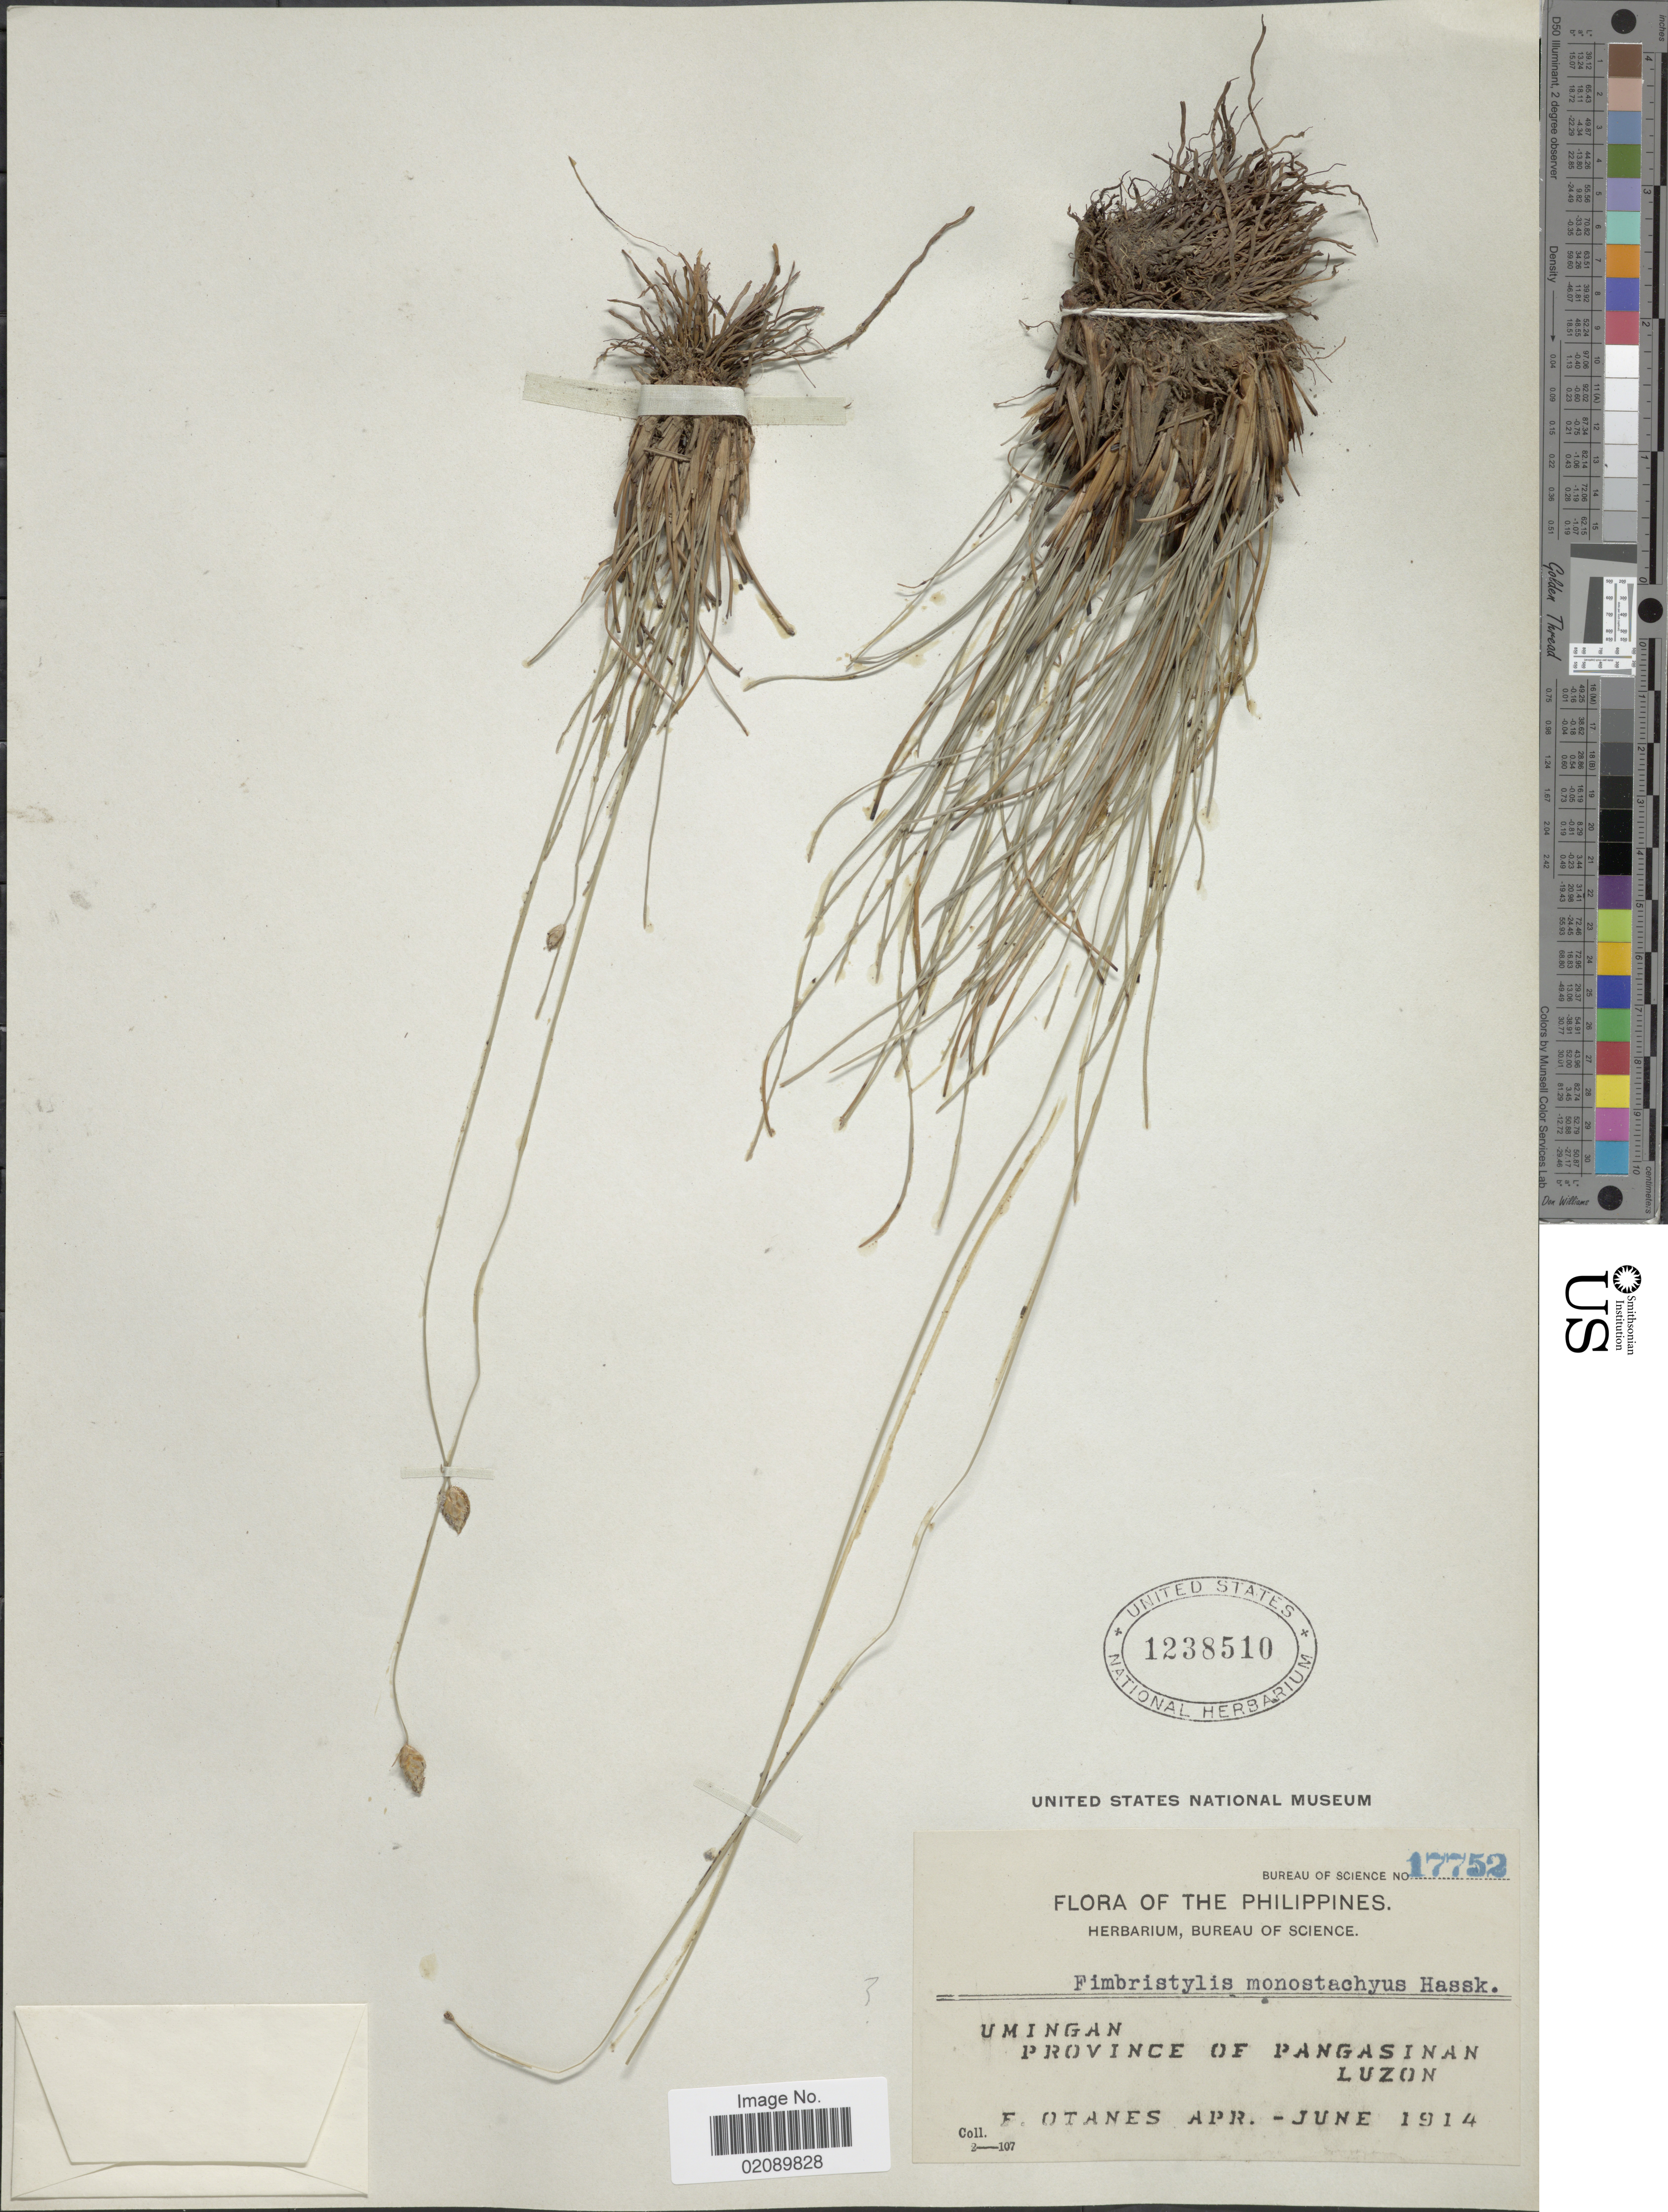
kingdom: Plantae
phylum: Tracheophyta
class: Liliopsida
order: Poales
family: Cyperaceae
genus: Fimbristylis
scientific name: Fimbristylis schoenoides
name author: (Retz.) Vahl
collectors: F. Q. Otanes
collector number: Bureau of Science 17752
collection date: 1914-04/1914-06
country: Philippines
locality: Umingan. Province of Pangasinan. Luzon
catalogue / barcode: US 1238510